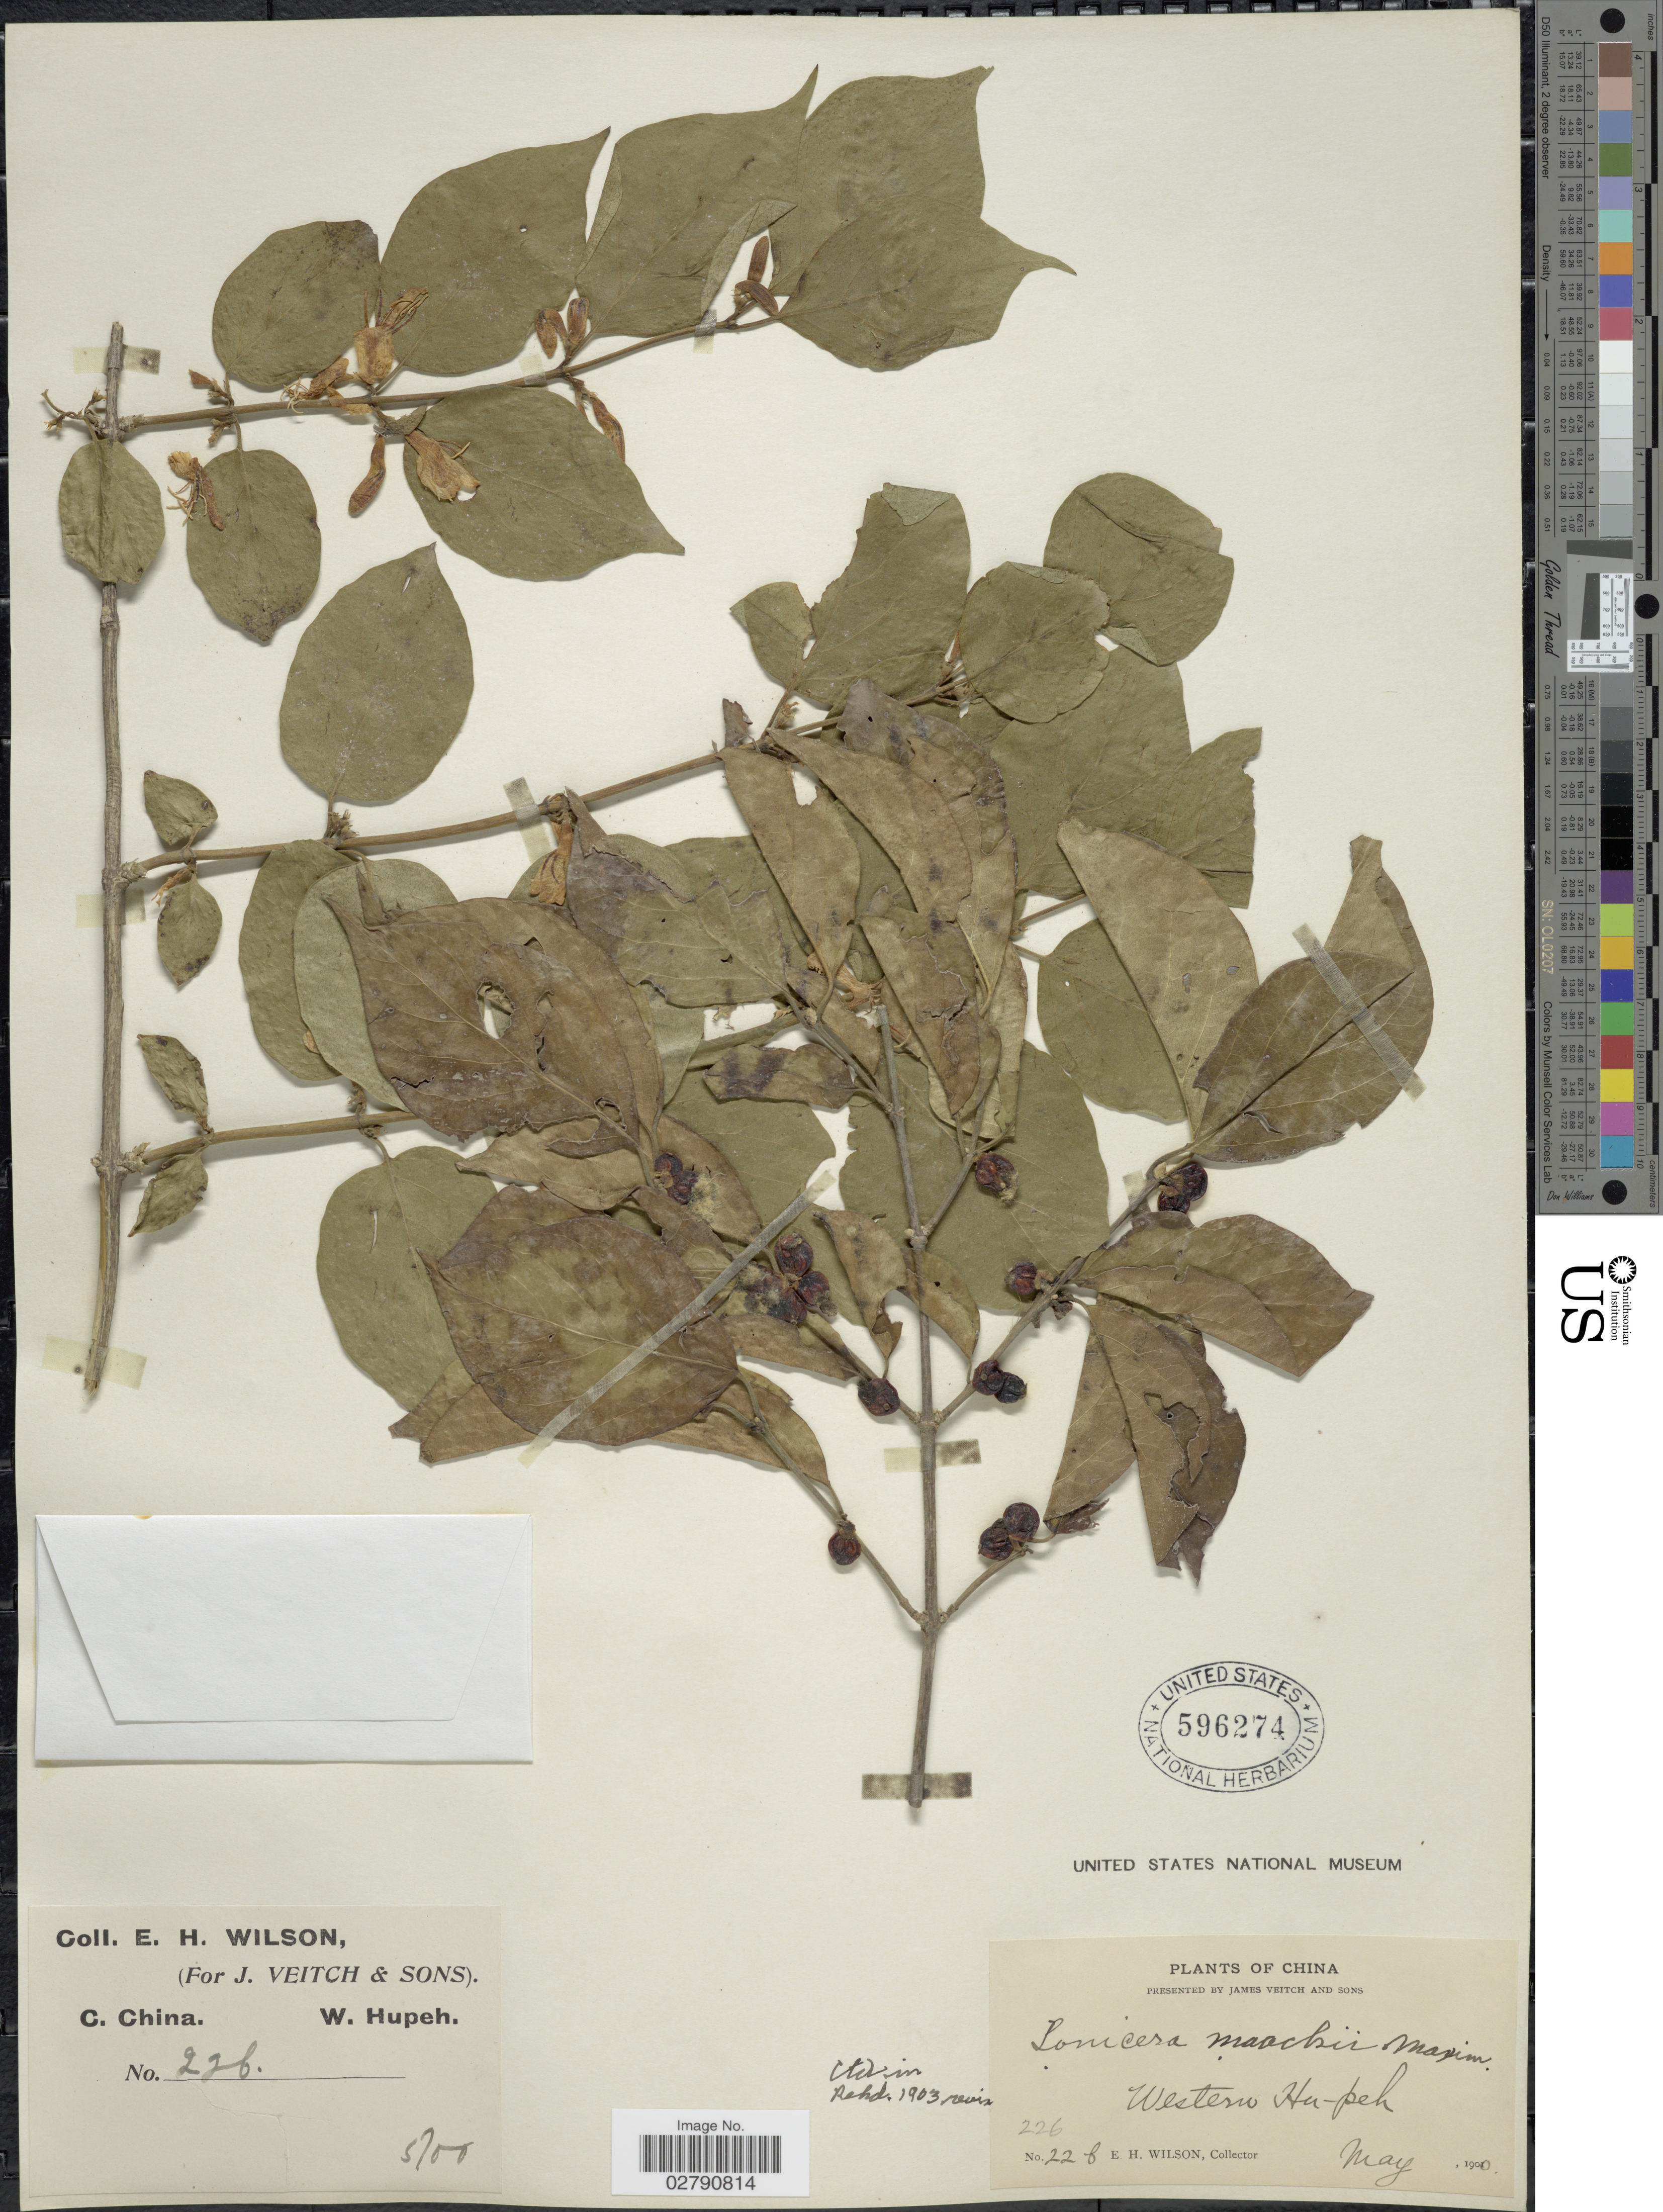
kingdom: Plantae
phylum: Tracheophyta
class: Magnoliopsida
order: Dipsacales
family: Caprifoliaceae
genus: Lonicera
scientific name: Lonicera maackii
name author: (Rupr.) Maxim.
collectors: E. Wilson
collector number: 226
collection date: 1900-05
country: China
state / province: Hubei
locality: C. China, Western Hupeh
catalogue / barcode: US 596274